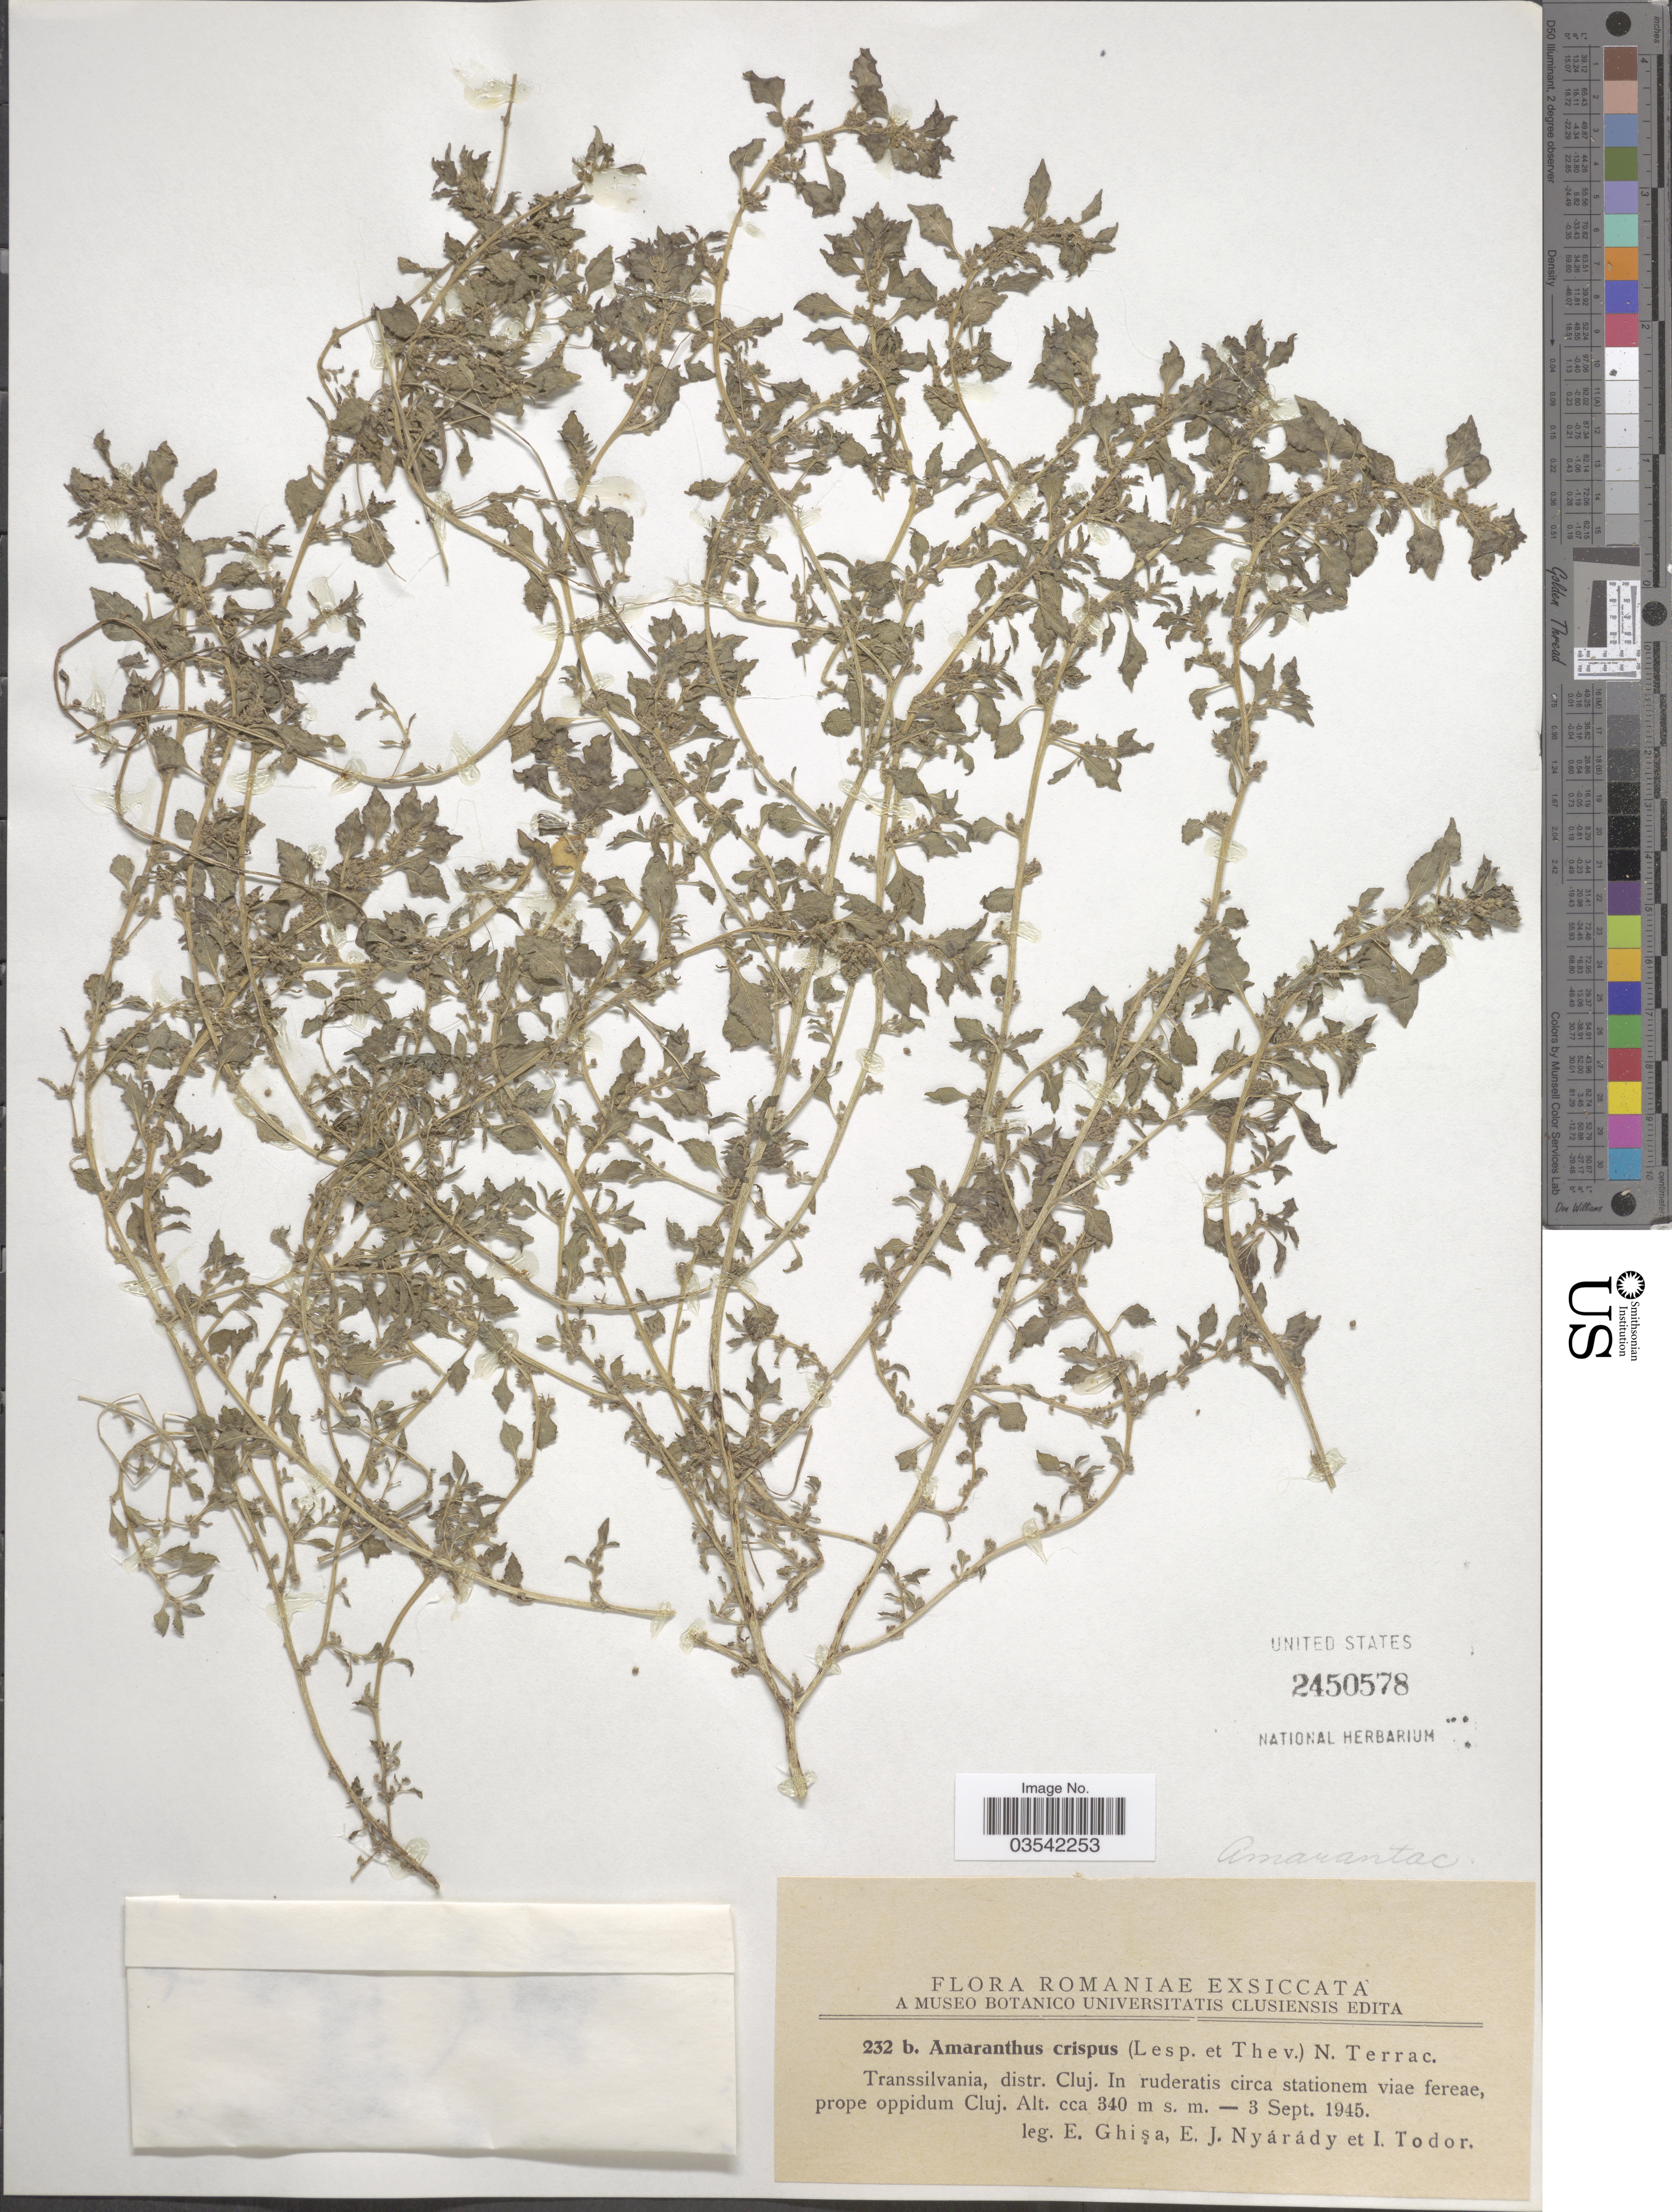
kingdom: Plantae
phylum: Tracheophyta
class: Magnoliopsida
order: Caryophyllales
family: Amaranthaceae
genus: Amaranthus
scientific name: Amaranthus crispus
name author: (Lesp. & Thévenau) A. Braun ex J.M. Coult. & S. Watson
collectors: E. Ghisa, E. Nyárády & I. Todor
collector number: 232b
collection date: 1945-09-03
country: Romania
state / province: Cluj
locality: Transsilvania, distr. Cluj. In ruderatis circa stationem viae fereae, prope oppidum Cluj.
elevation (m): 340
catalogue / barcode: US 2450578